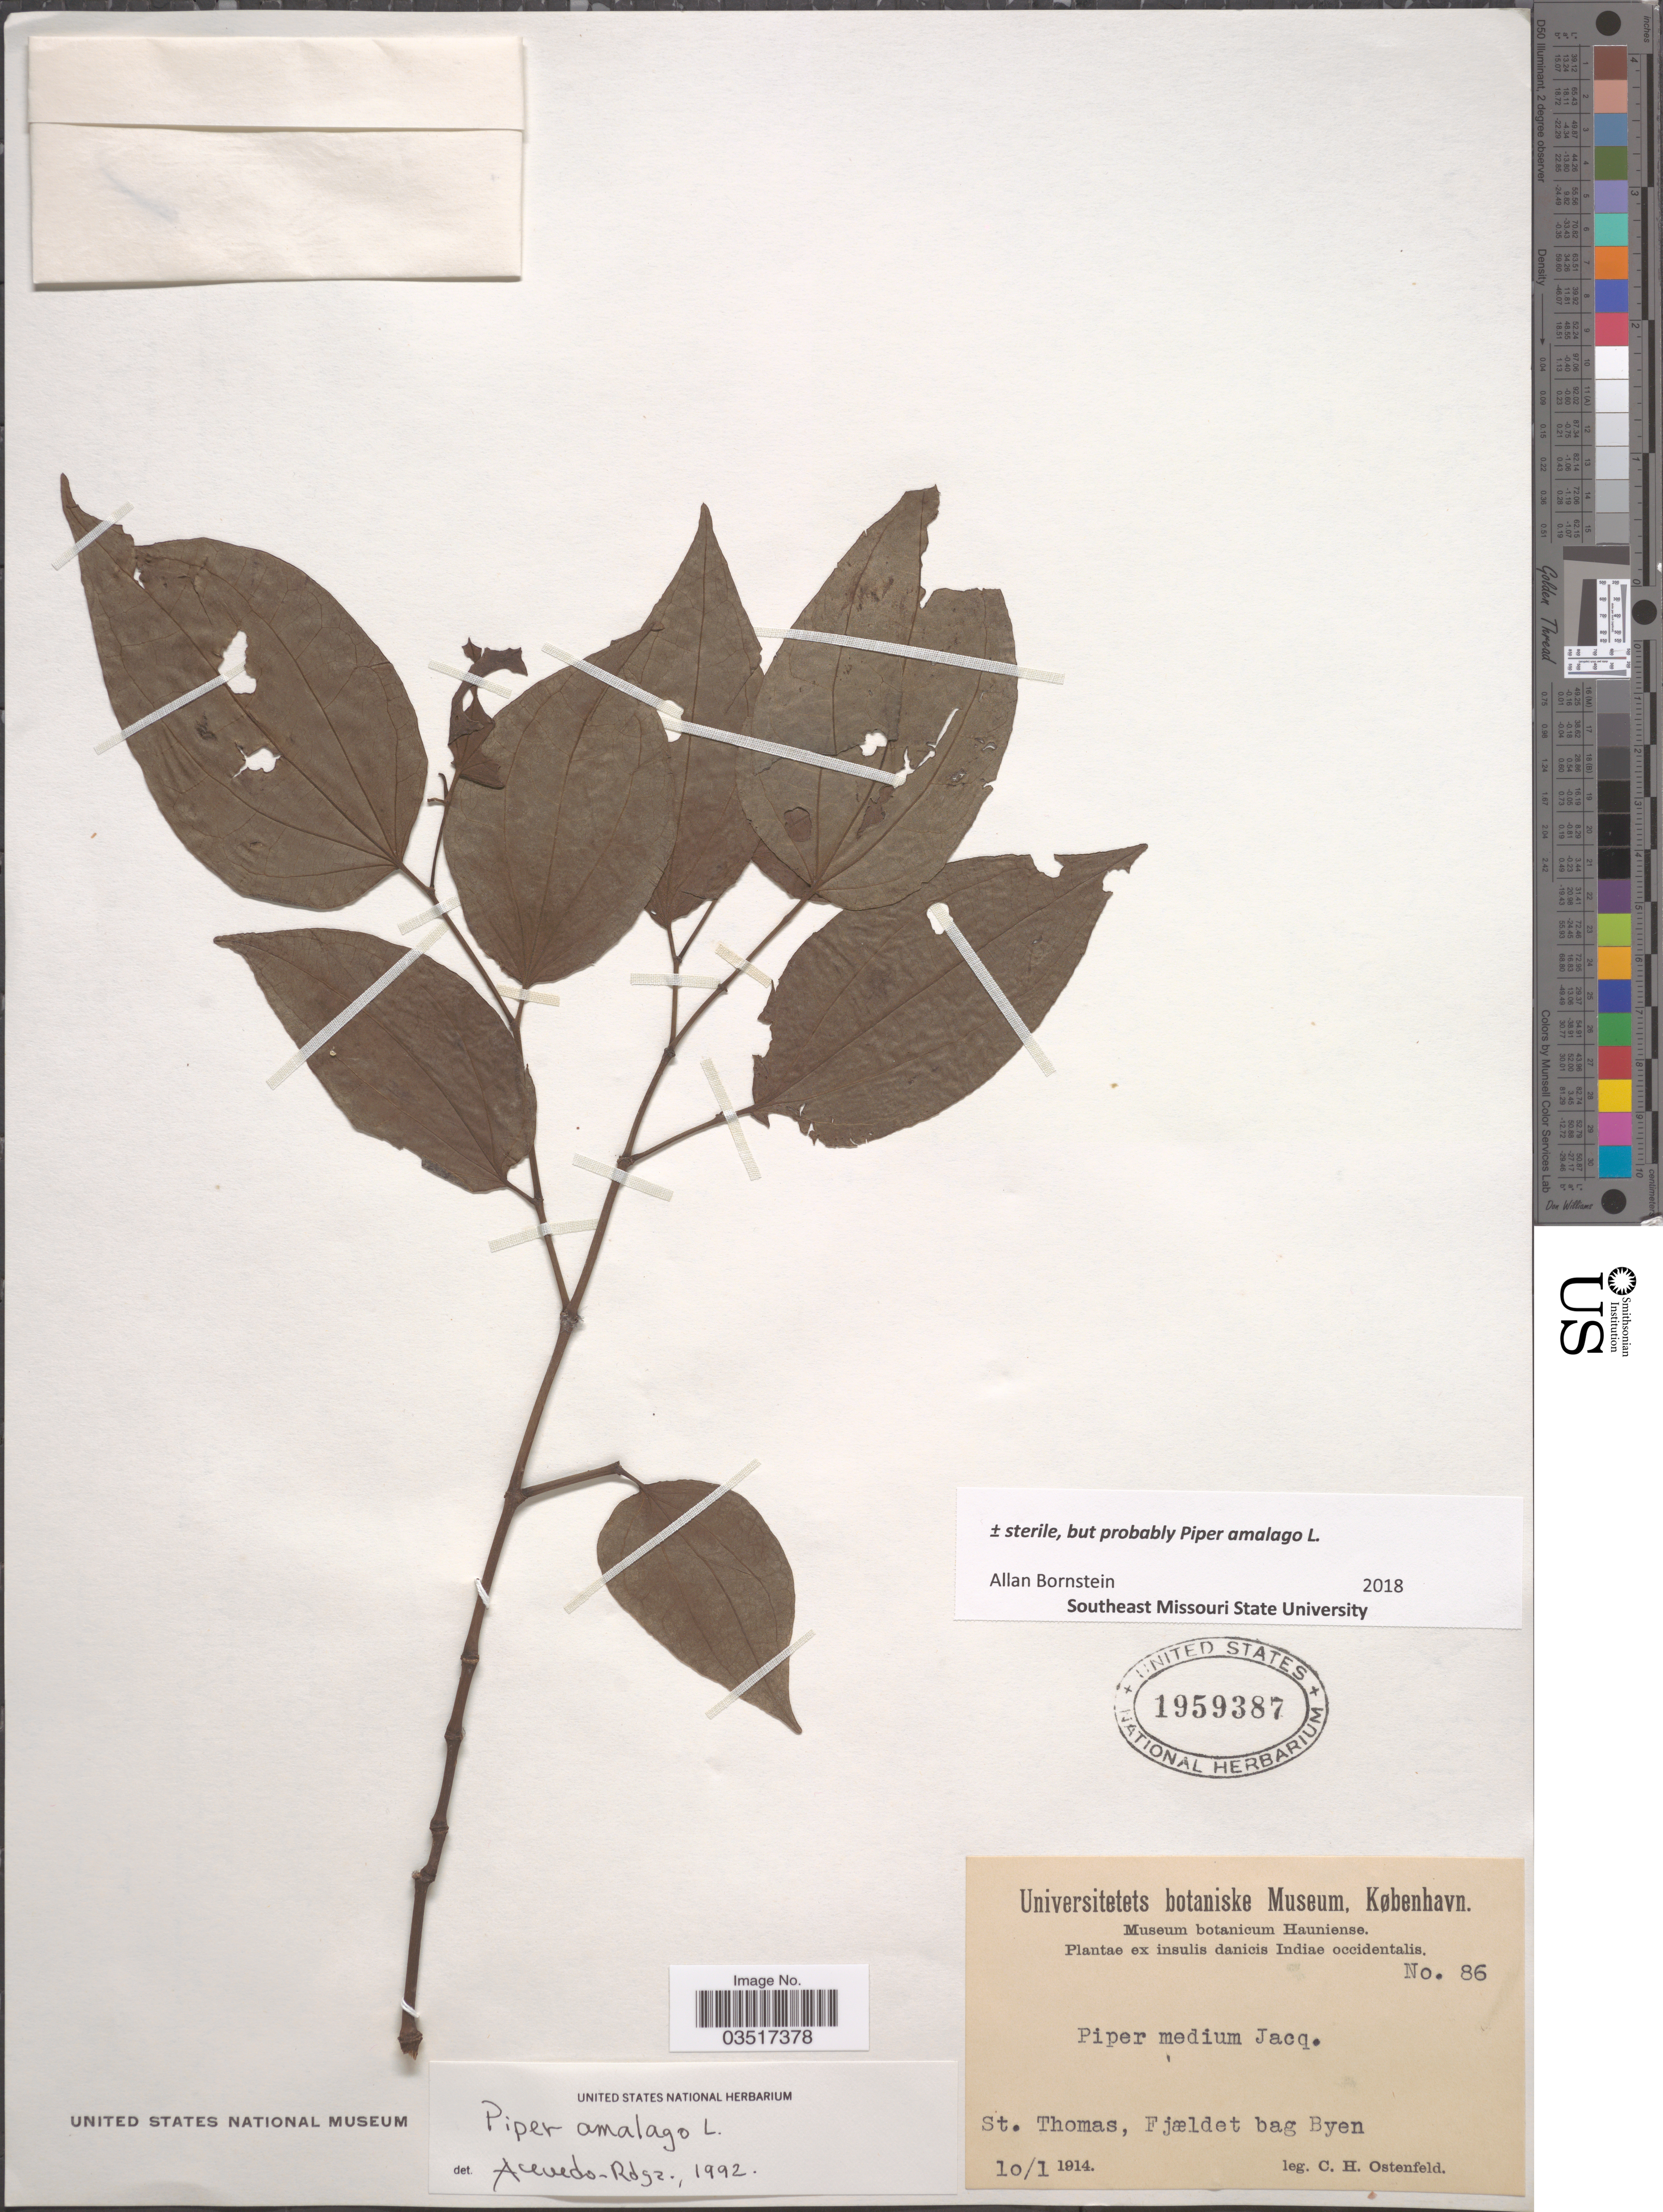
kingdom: Plantae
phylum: Tracheophyta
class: Magnoliopsida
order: Piperales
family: Piperaceae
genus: Piper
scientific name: Piper amalago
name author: L.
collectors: C. Ostenfeld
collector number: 86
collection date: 1914-01-10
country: Denmark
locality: Ex insulis danicis Indiae occidentalis. St. Thomas, Fjældet bag Byen.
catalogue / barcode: US 1959387